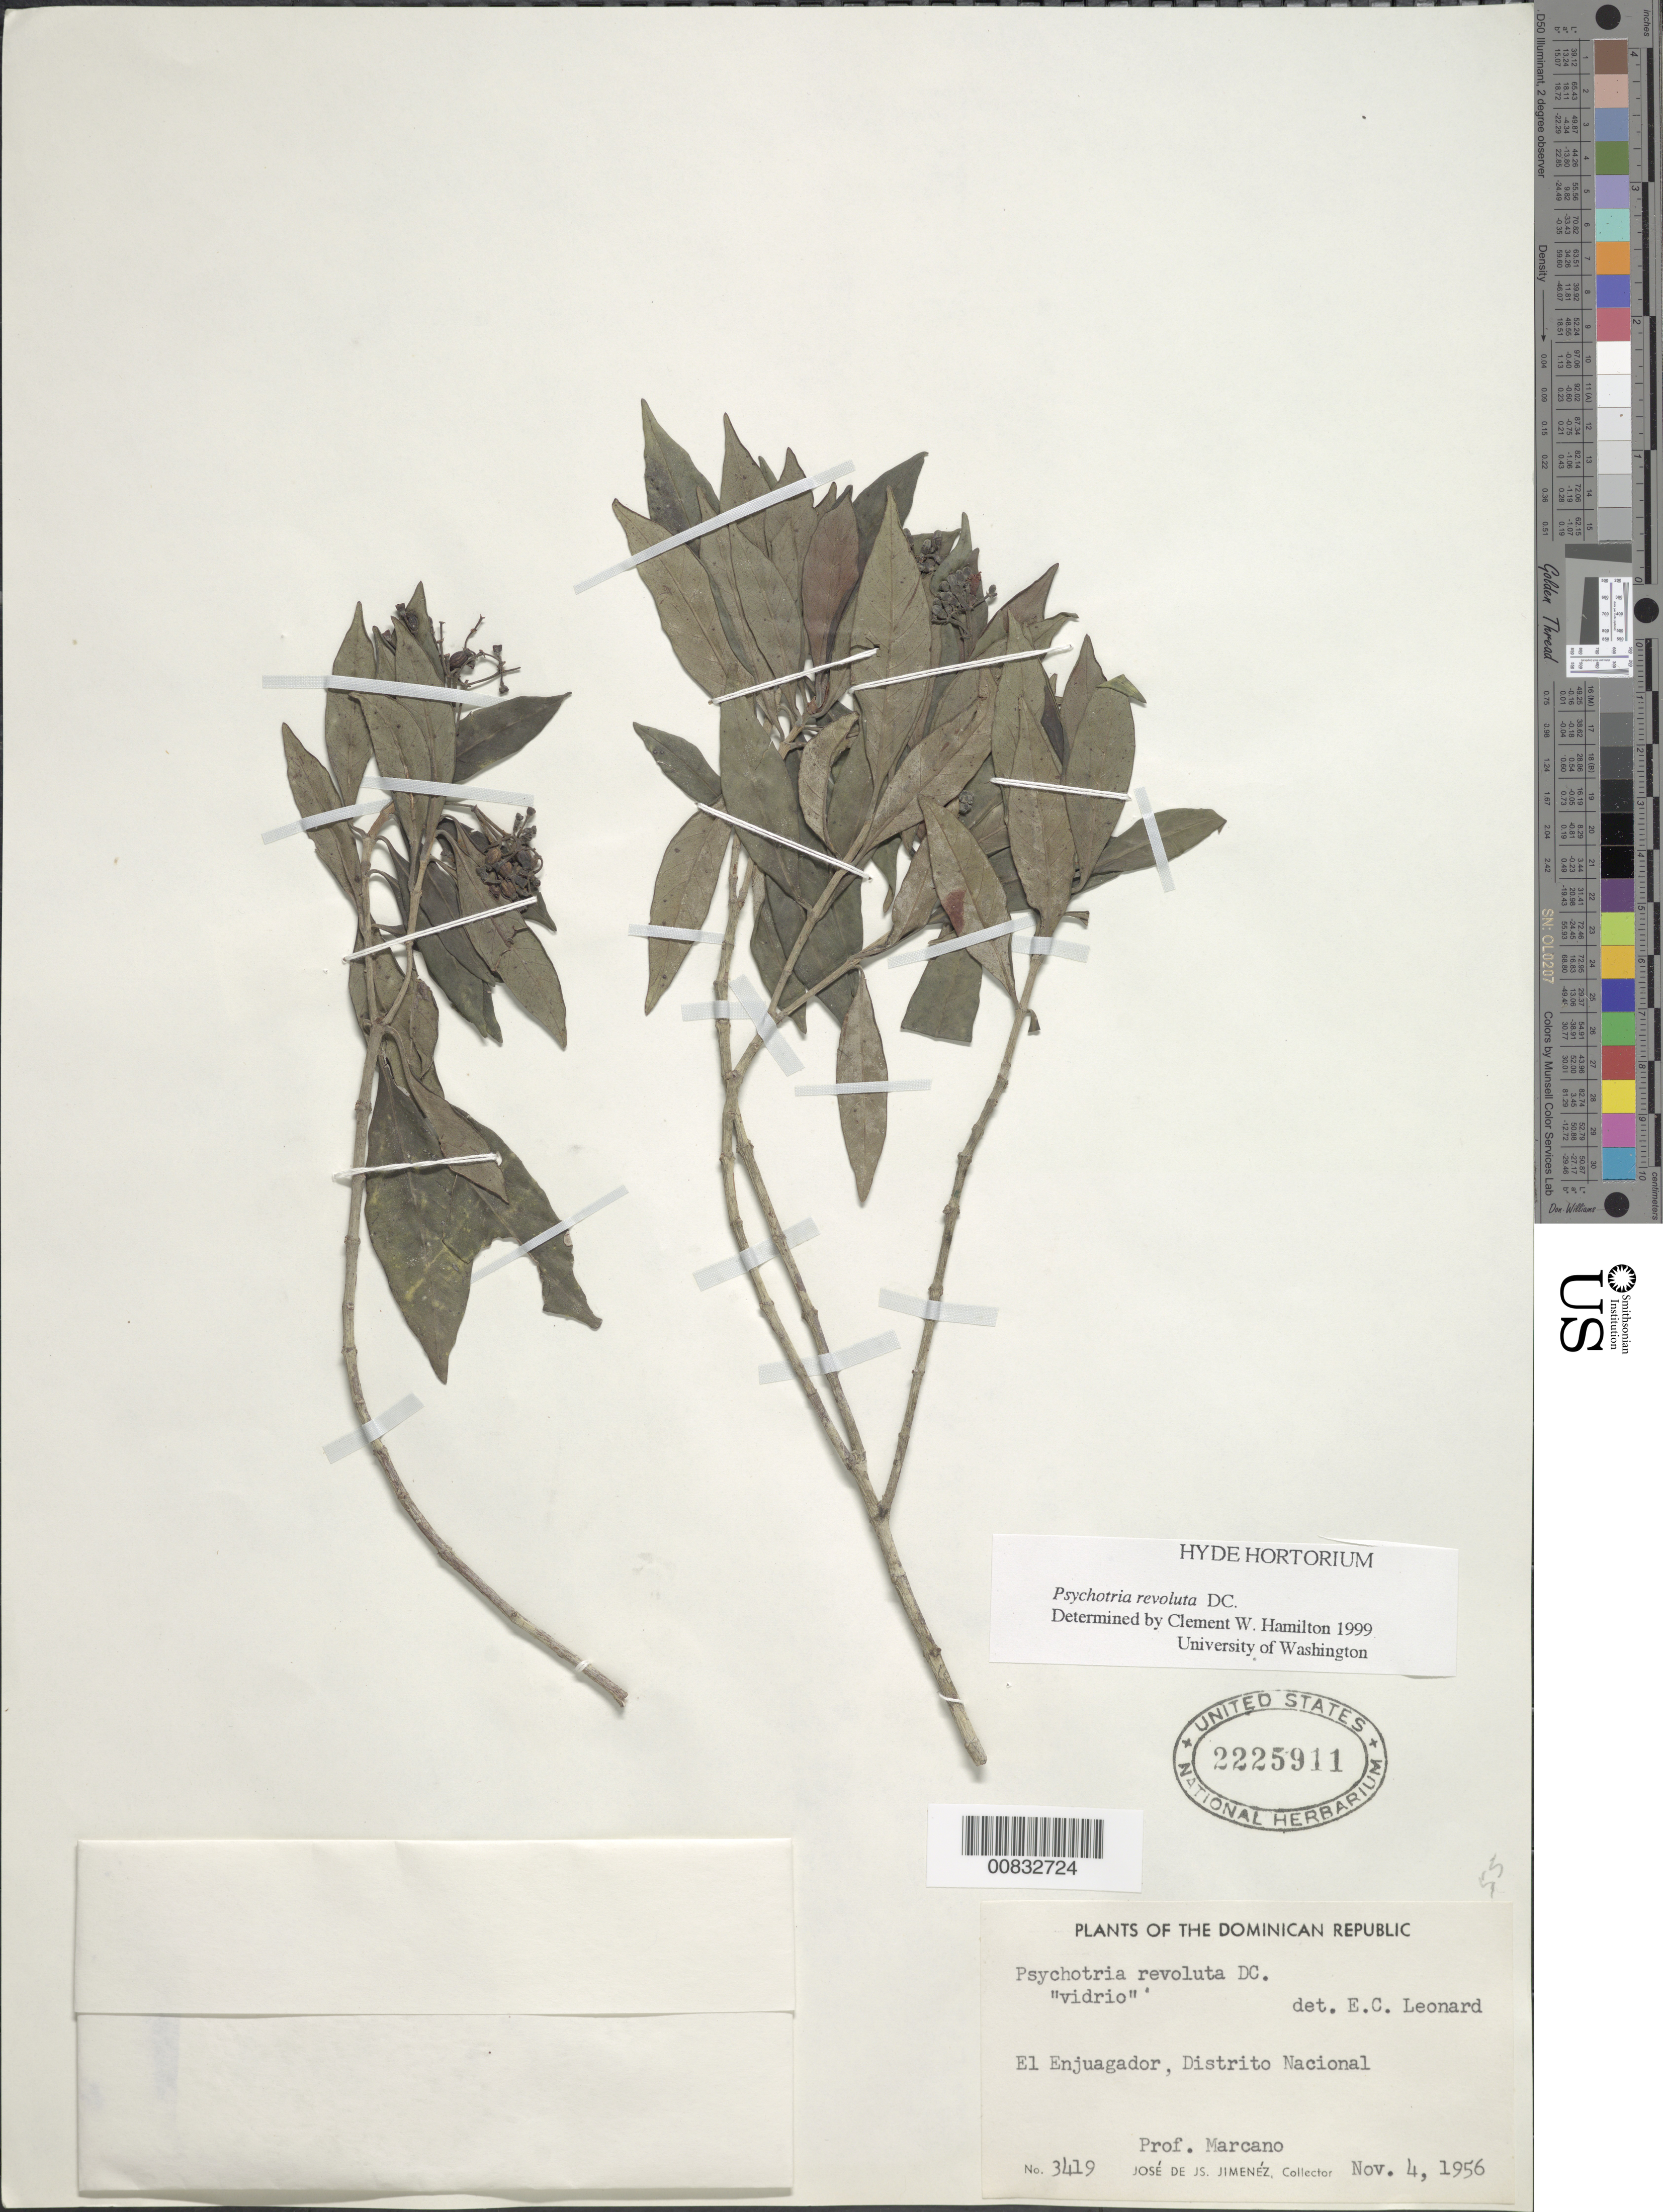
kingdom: Plantae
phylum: Tracheophyta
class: Magnoliopsida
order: Gentianales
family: Rubiaceae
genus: Psychotria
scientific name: Psychotria revoluta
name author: DC.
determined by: Hamilton, C. W.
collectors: J. J. Jiménez Almonte & E. J. Marcano F.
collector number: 3419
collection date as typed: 04 Nov 1956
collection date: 1956-11-04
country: Dominican Republic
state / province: Distrito Nacional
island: Hispaniola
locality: El Enjuagador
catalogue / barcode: US 2225911